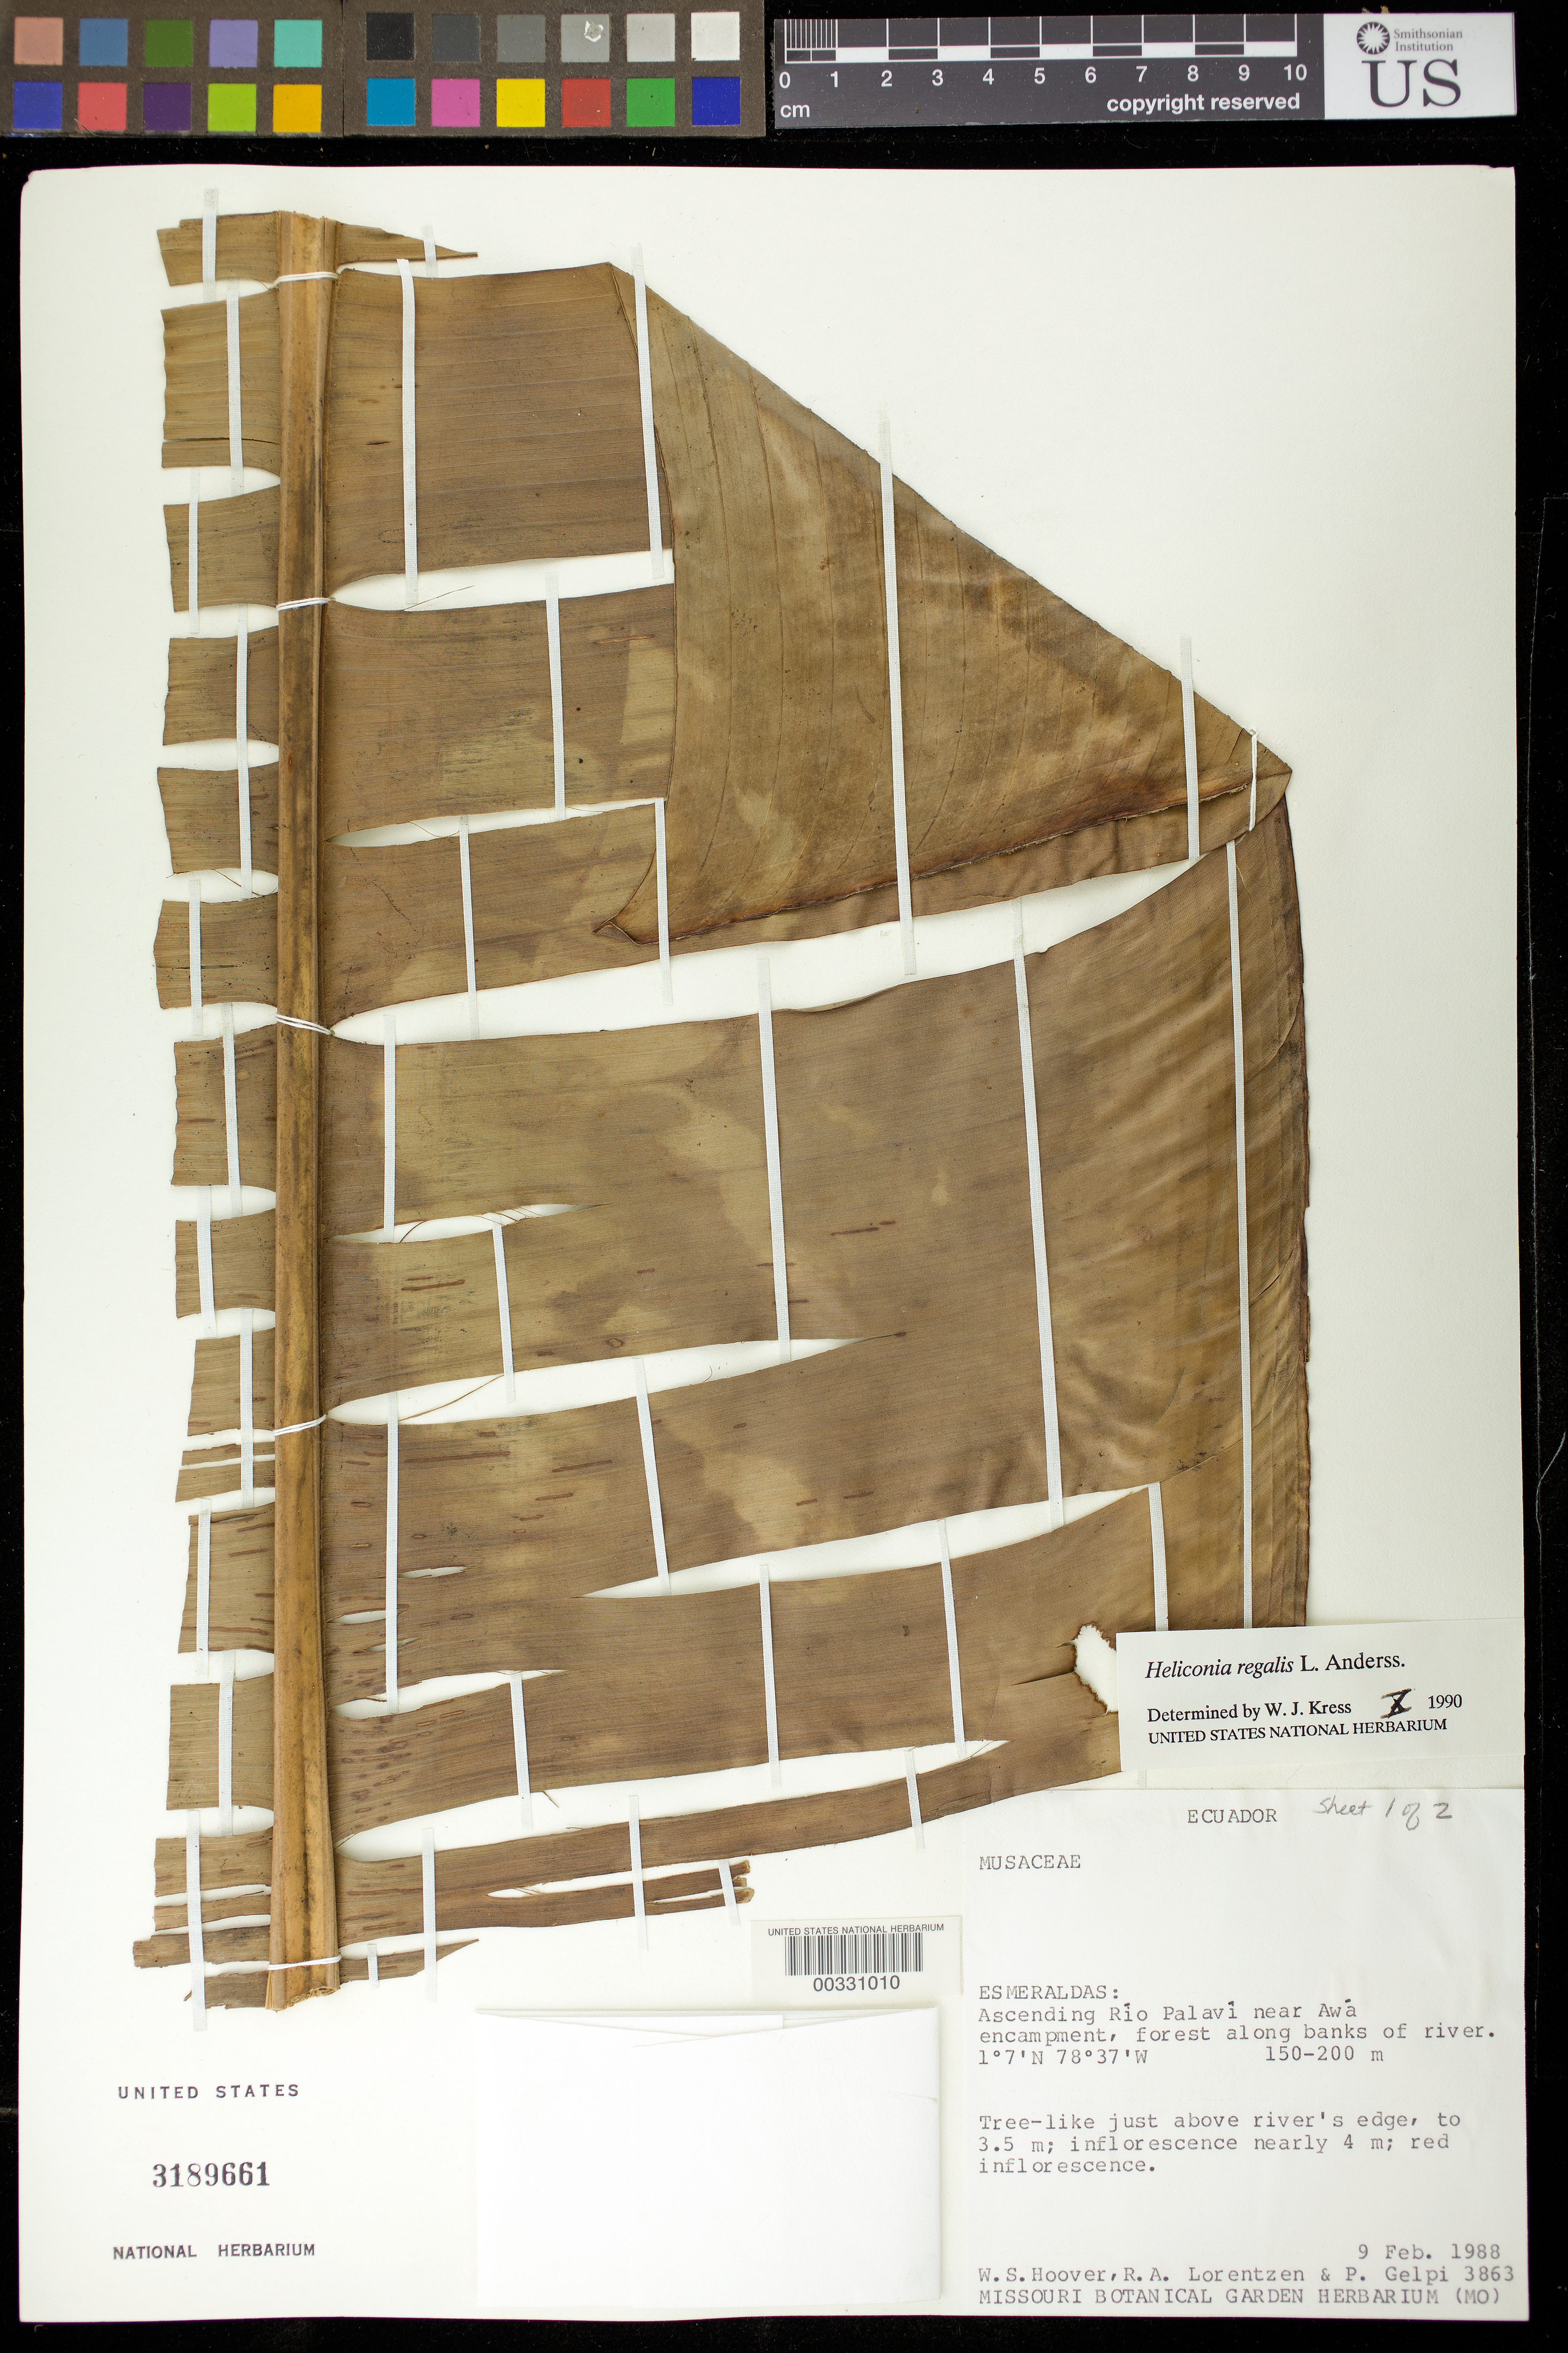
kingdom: Plantae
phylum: Tracheophyta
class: Liliopsida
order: Zingiberales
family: Heliconiaceae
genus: Heliconia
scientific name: Heliconia regalis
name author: L. Andersson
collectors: W. S. Hoover, R. Lorentzen & P. Gelpi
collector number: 3863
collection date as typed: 09 Feb 1988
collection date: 1988-02-09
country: Ecuador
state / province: Esmeraldas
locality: Ascending Rio Palavi near Awa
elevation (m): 150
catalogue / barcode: US 3189661